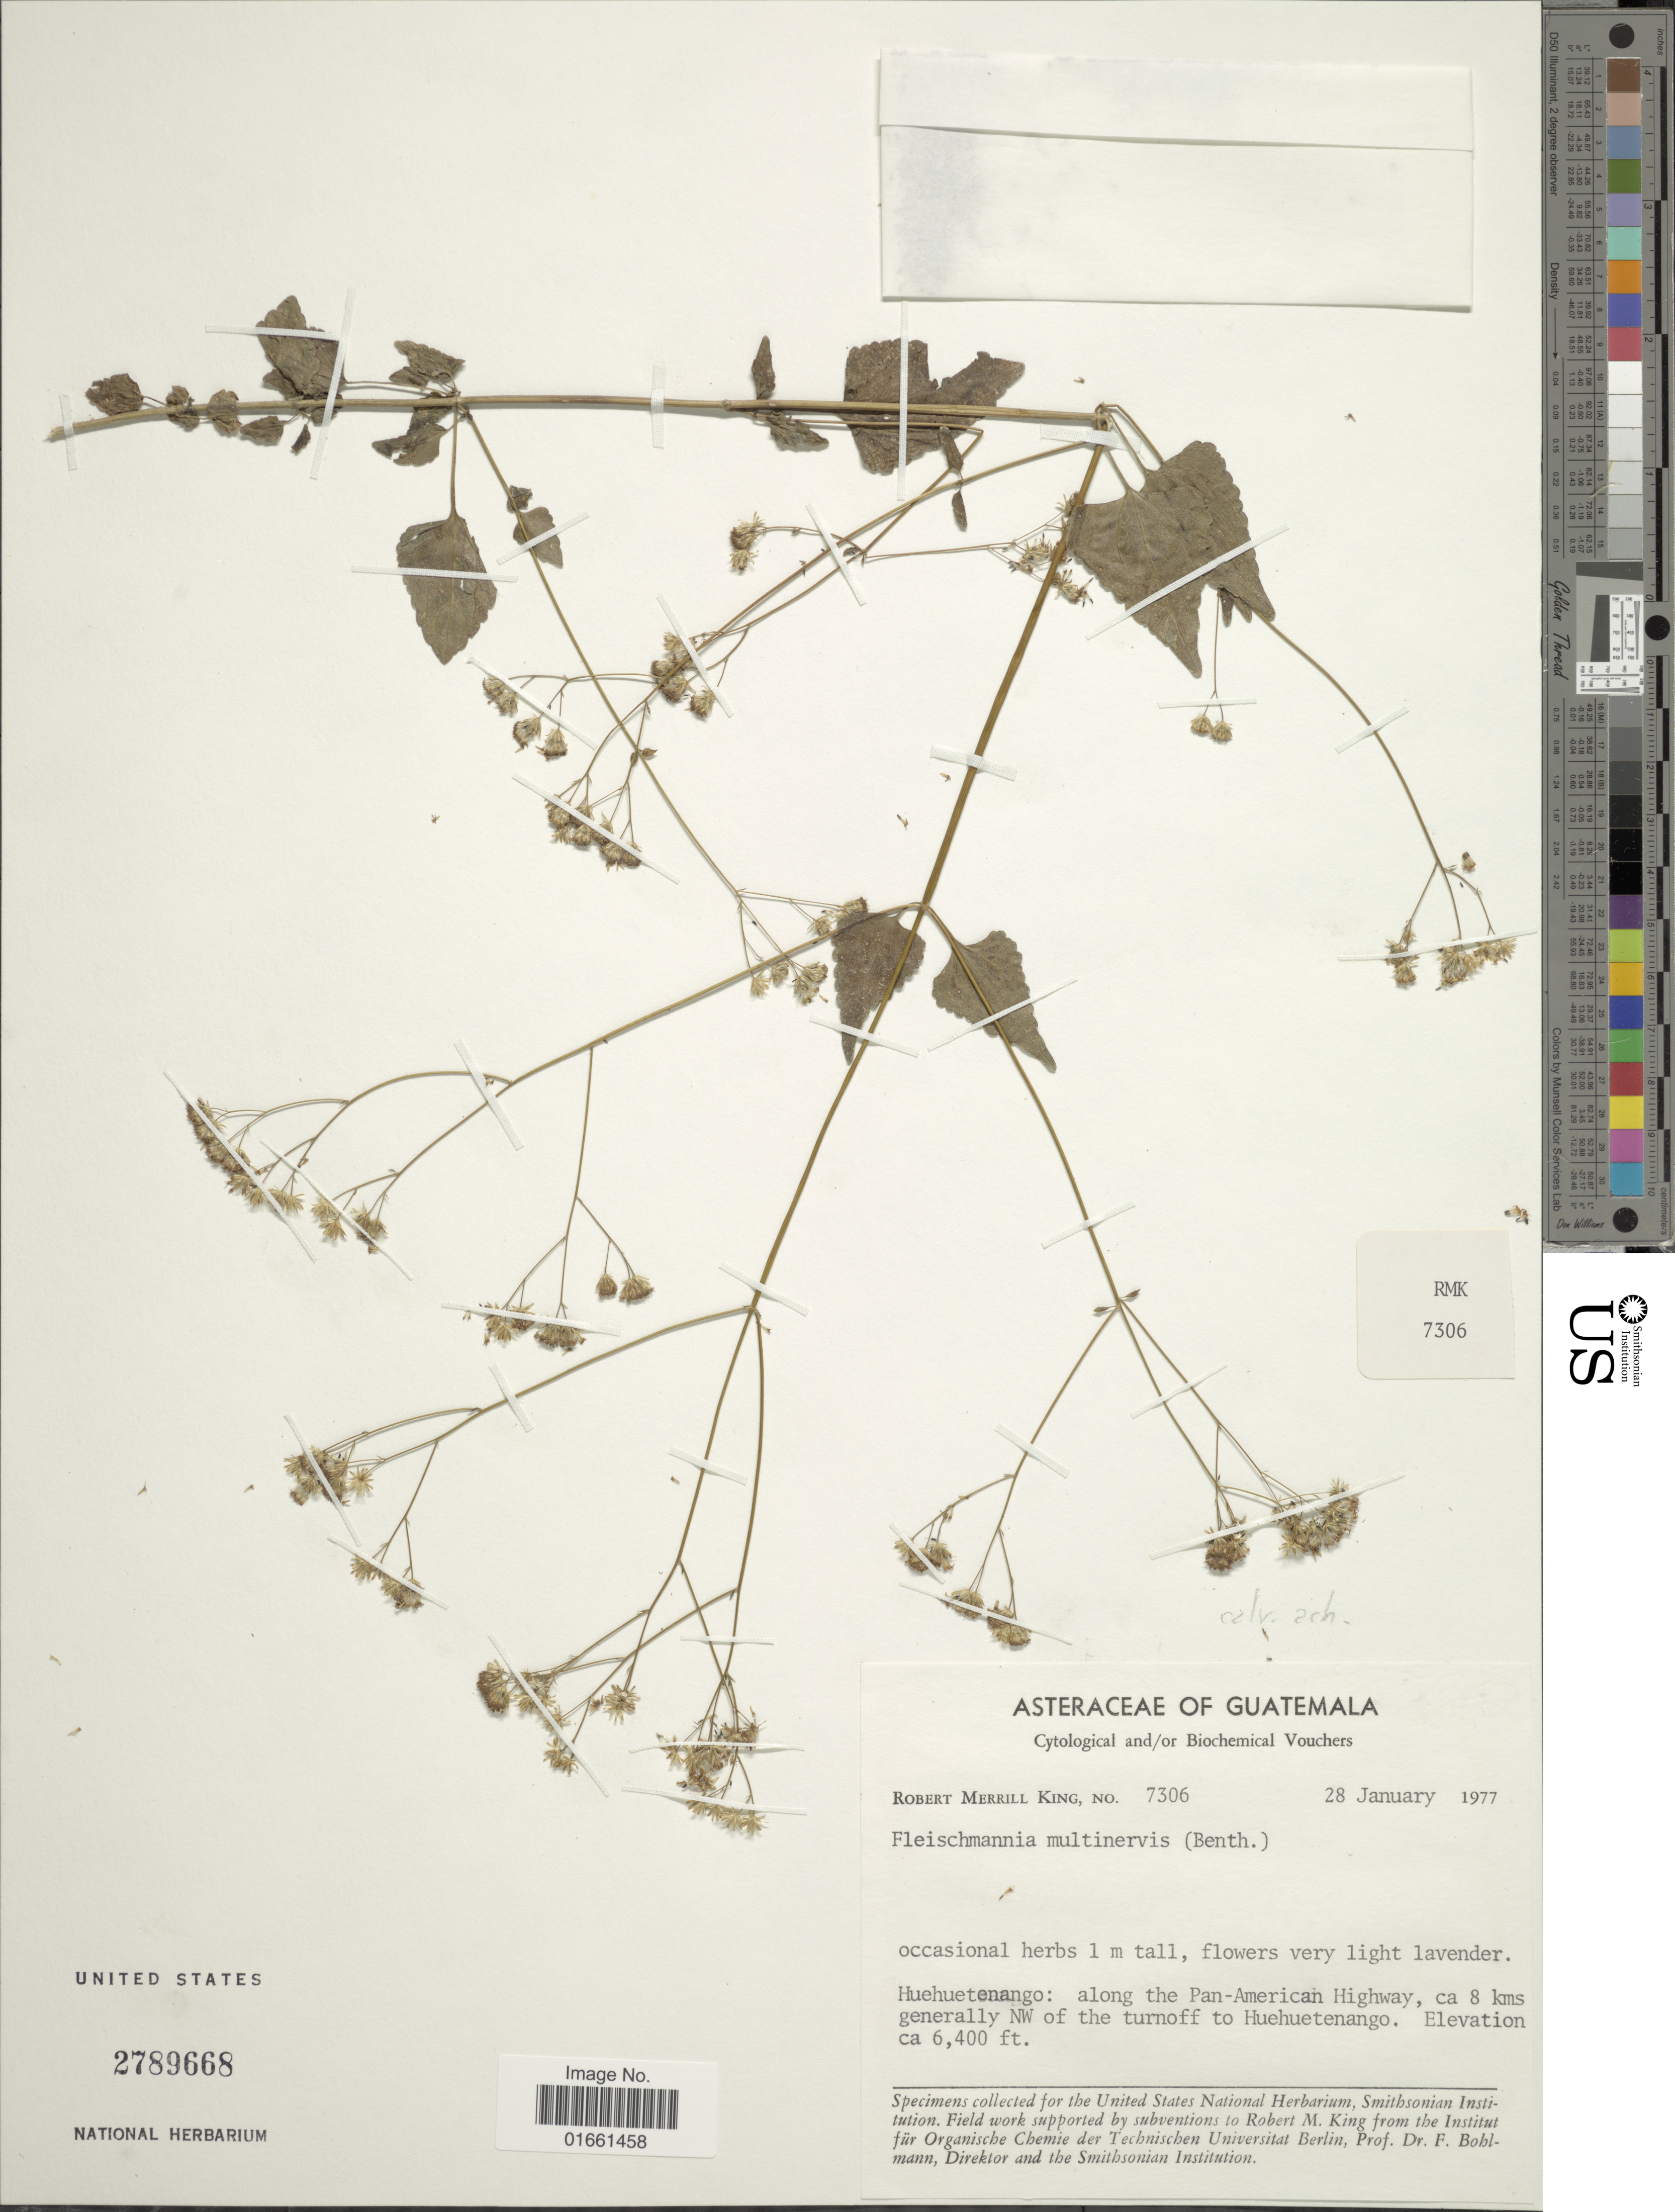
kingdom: Plantae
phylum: Tracheophyta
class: Magnoliopsida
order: Asterales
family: Asteraceae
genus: Fleischmannia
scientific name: Fleischmannia multinervis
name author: (Benth.) R.M. King & H. Rob.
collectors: R. M. King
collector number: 7306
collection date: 1977-01-28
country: Guatemala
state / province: Huehuetenango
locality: Along the Pan - American Highway, ca8 kms generally NW of the turnoff to Huehuetenango.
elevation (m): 1951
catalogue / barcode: US 2789668